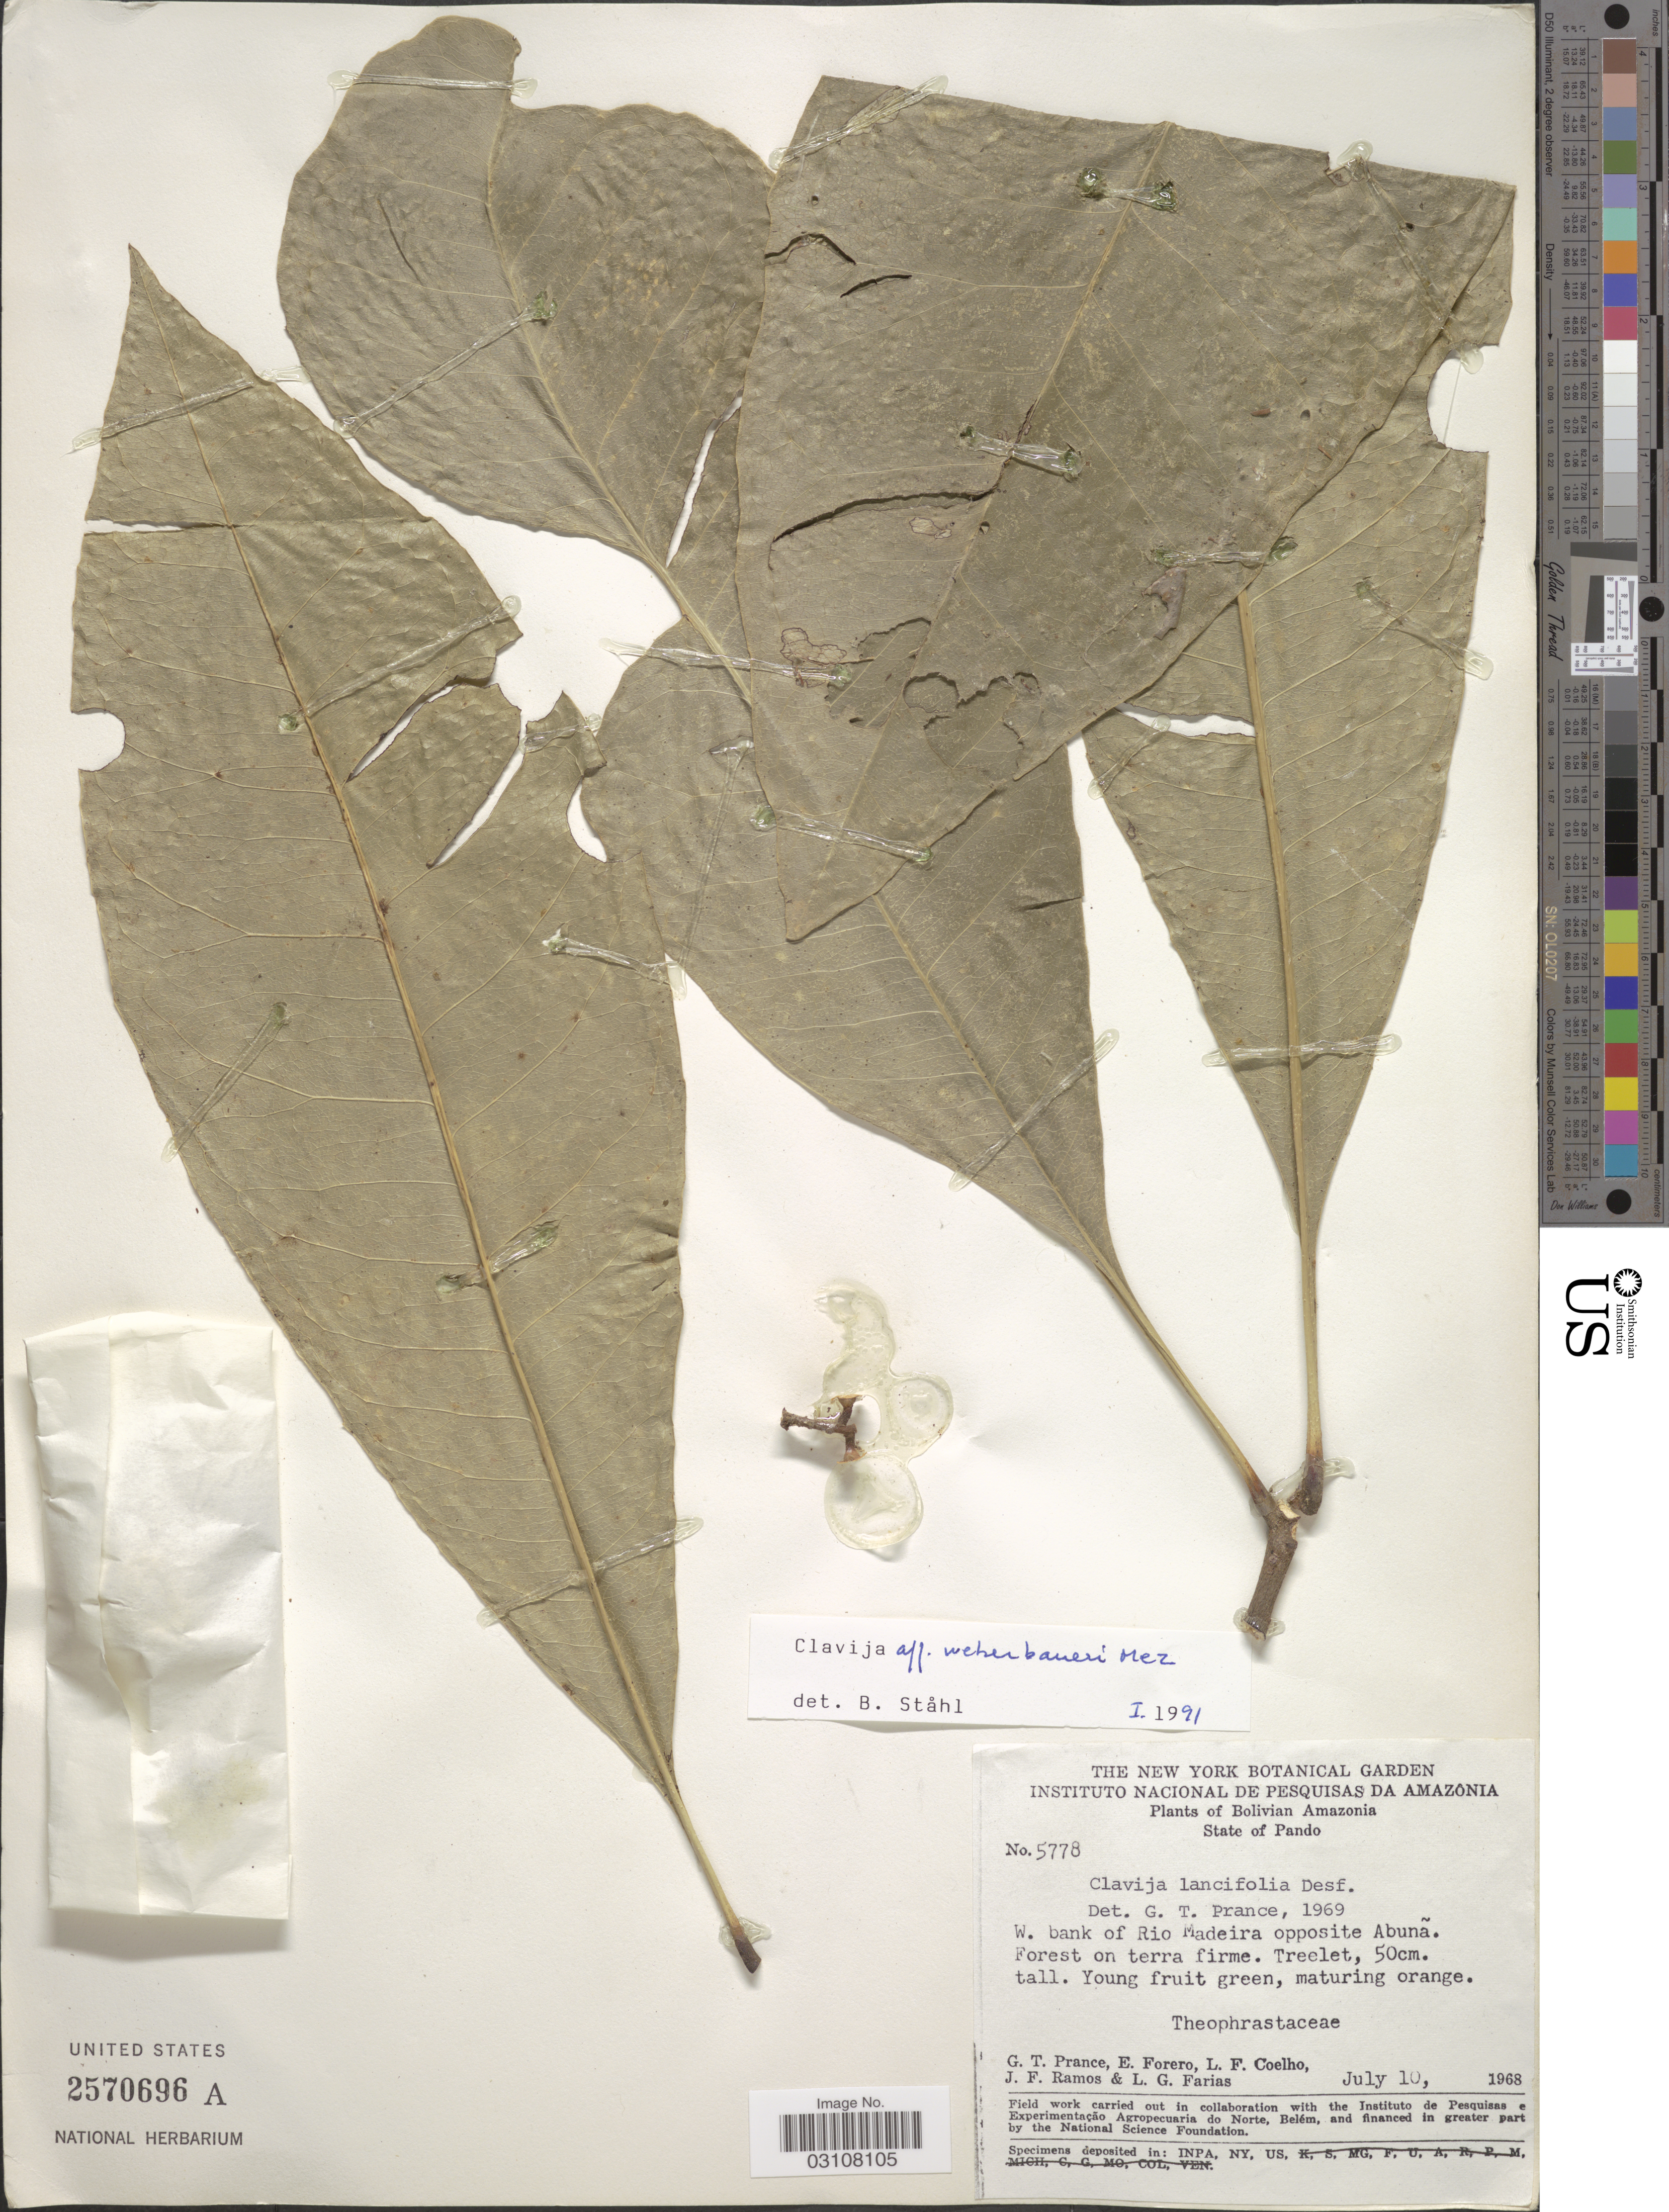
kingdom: Plantae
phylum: Tracheophyta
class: Magnoliopsida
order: Ericales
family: Primulaceae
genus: Clavija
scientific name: Clavija weberbaueri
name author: Mez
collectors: G. T. Prance, E. Forero, L. F. Coelho, J. F. Ramos & L. G. Farias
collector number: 5778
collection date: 1968-07-10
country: Bolivia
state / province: Pando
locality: Bolivian Amazonia, W. bank of Rio Madeira opposite Abuña.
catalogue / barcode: US 2570696A